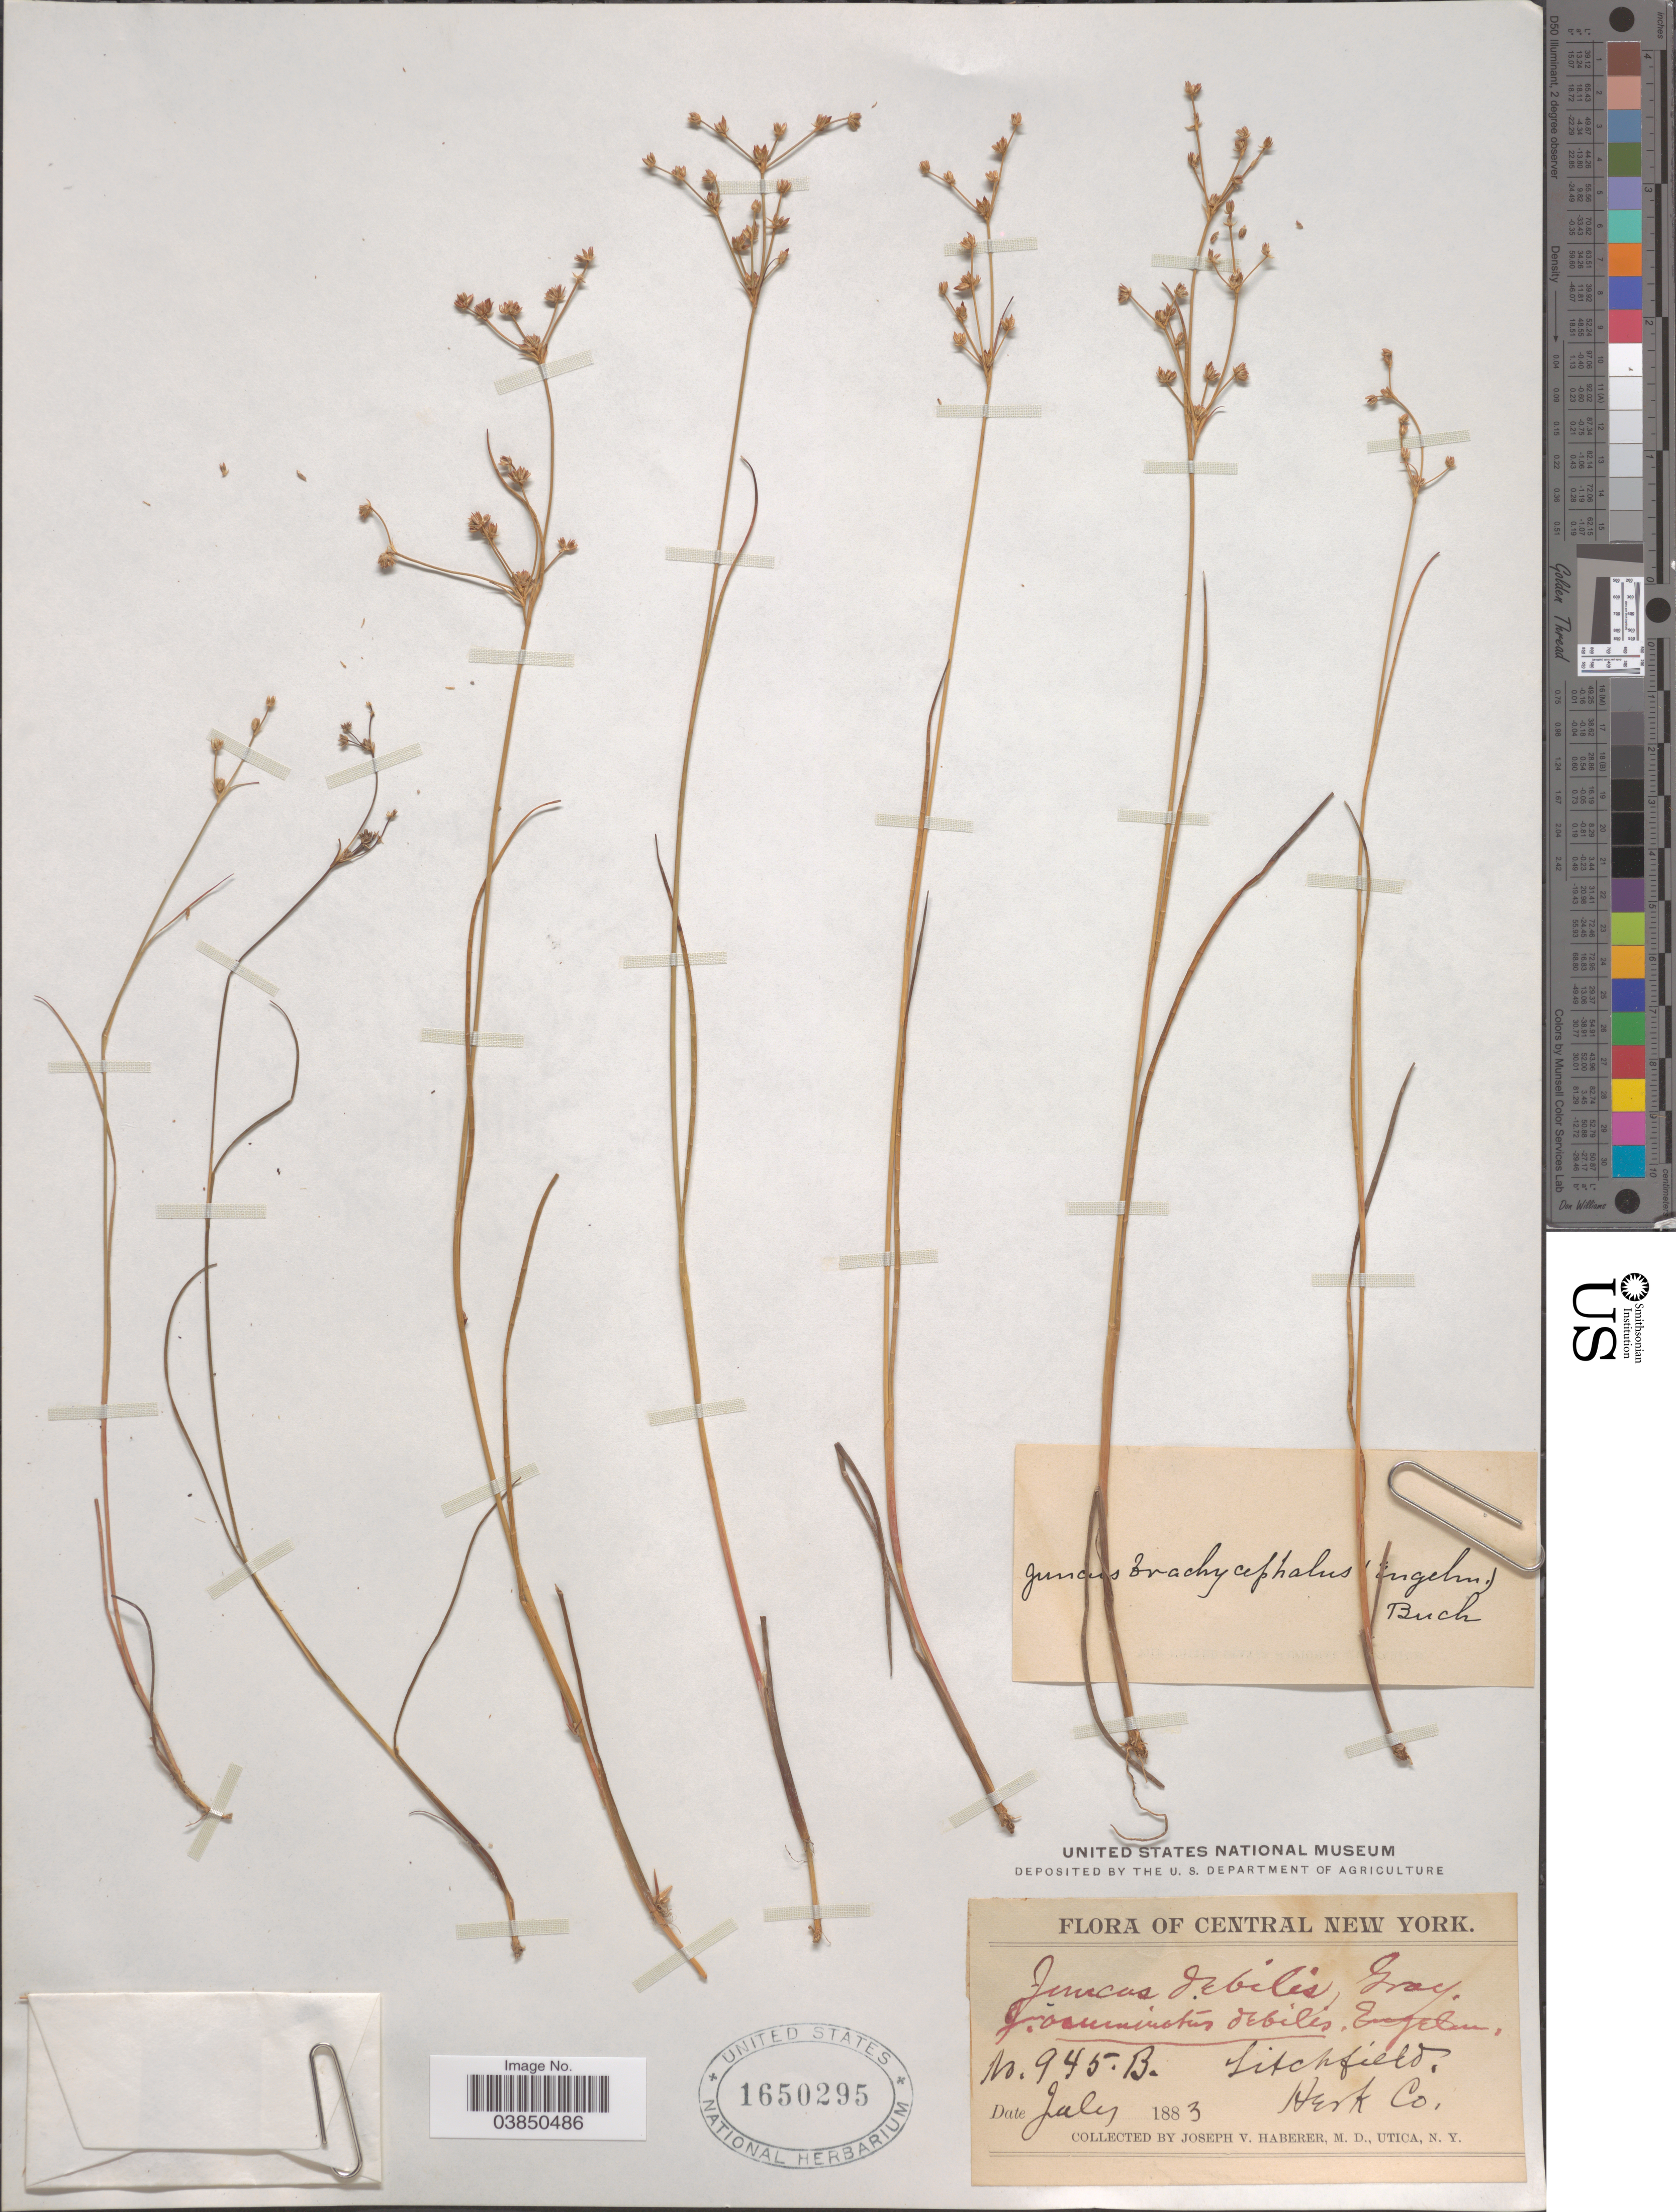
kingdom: Plantae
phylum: Tracheophyta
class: Liliopsida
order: Poales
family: Juncaceae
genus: Juncus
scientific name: Juncus brachycephalus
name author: (Engelm.) Buchenau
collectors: J. V. Haberer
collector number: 945B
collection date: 1883-07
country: United States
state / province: New York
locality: Central New York. Litchfield. Herk Co.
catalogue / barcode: US 1650295